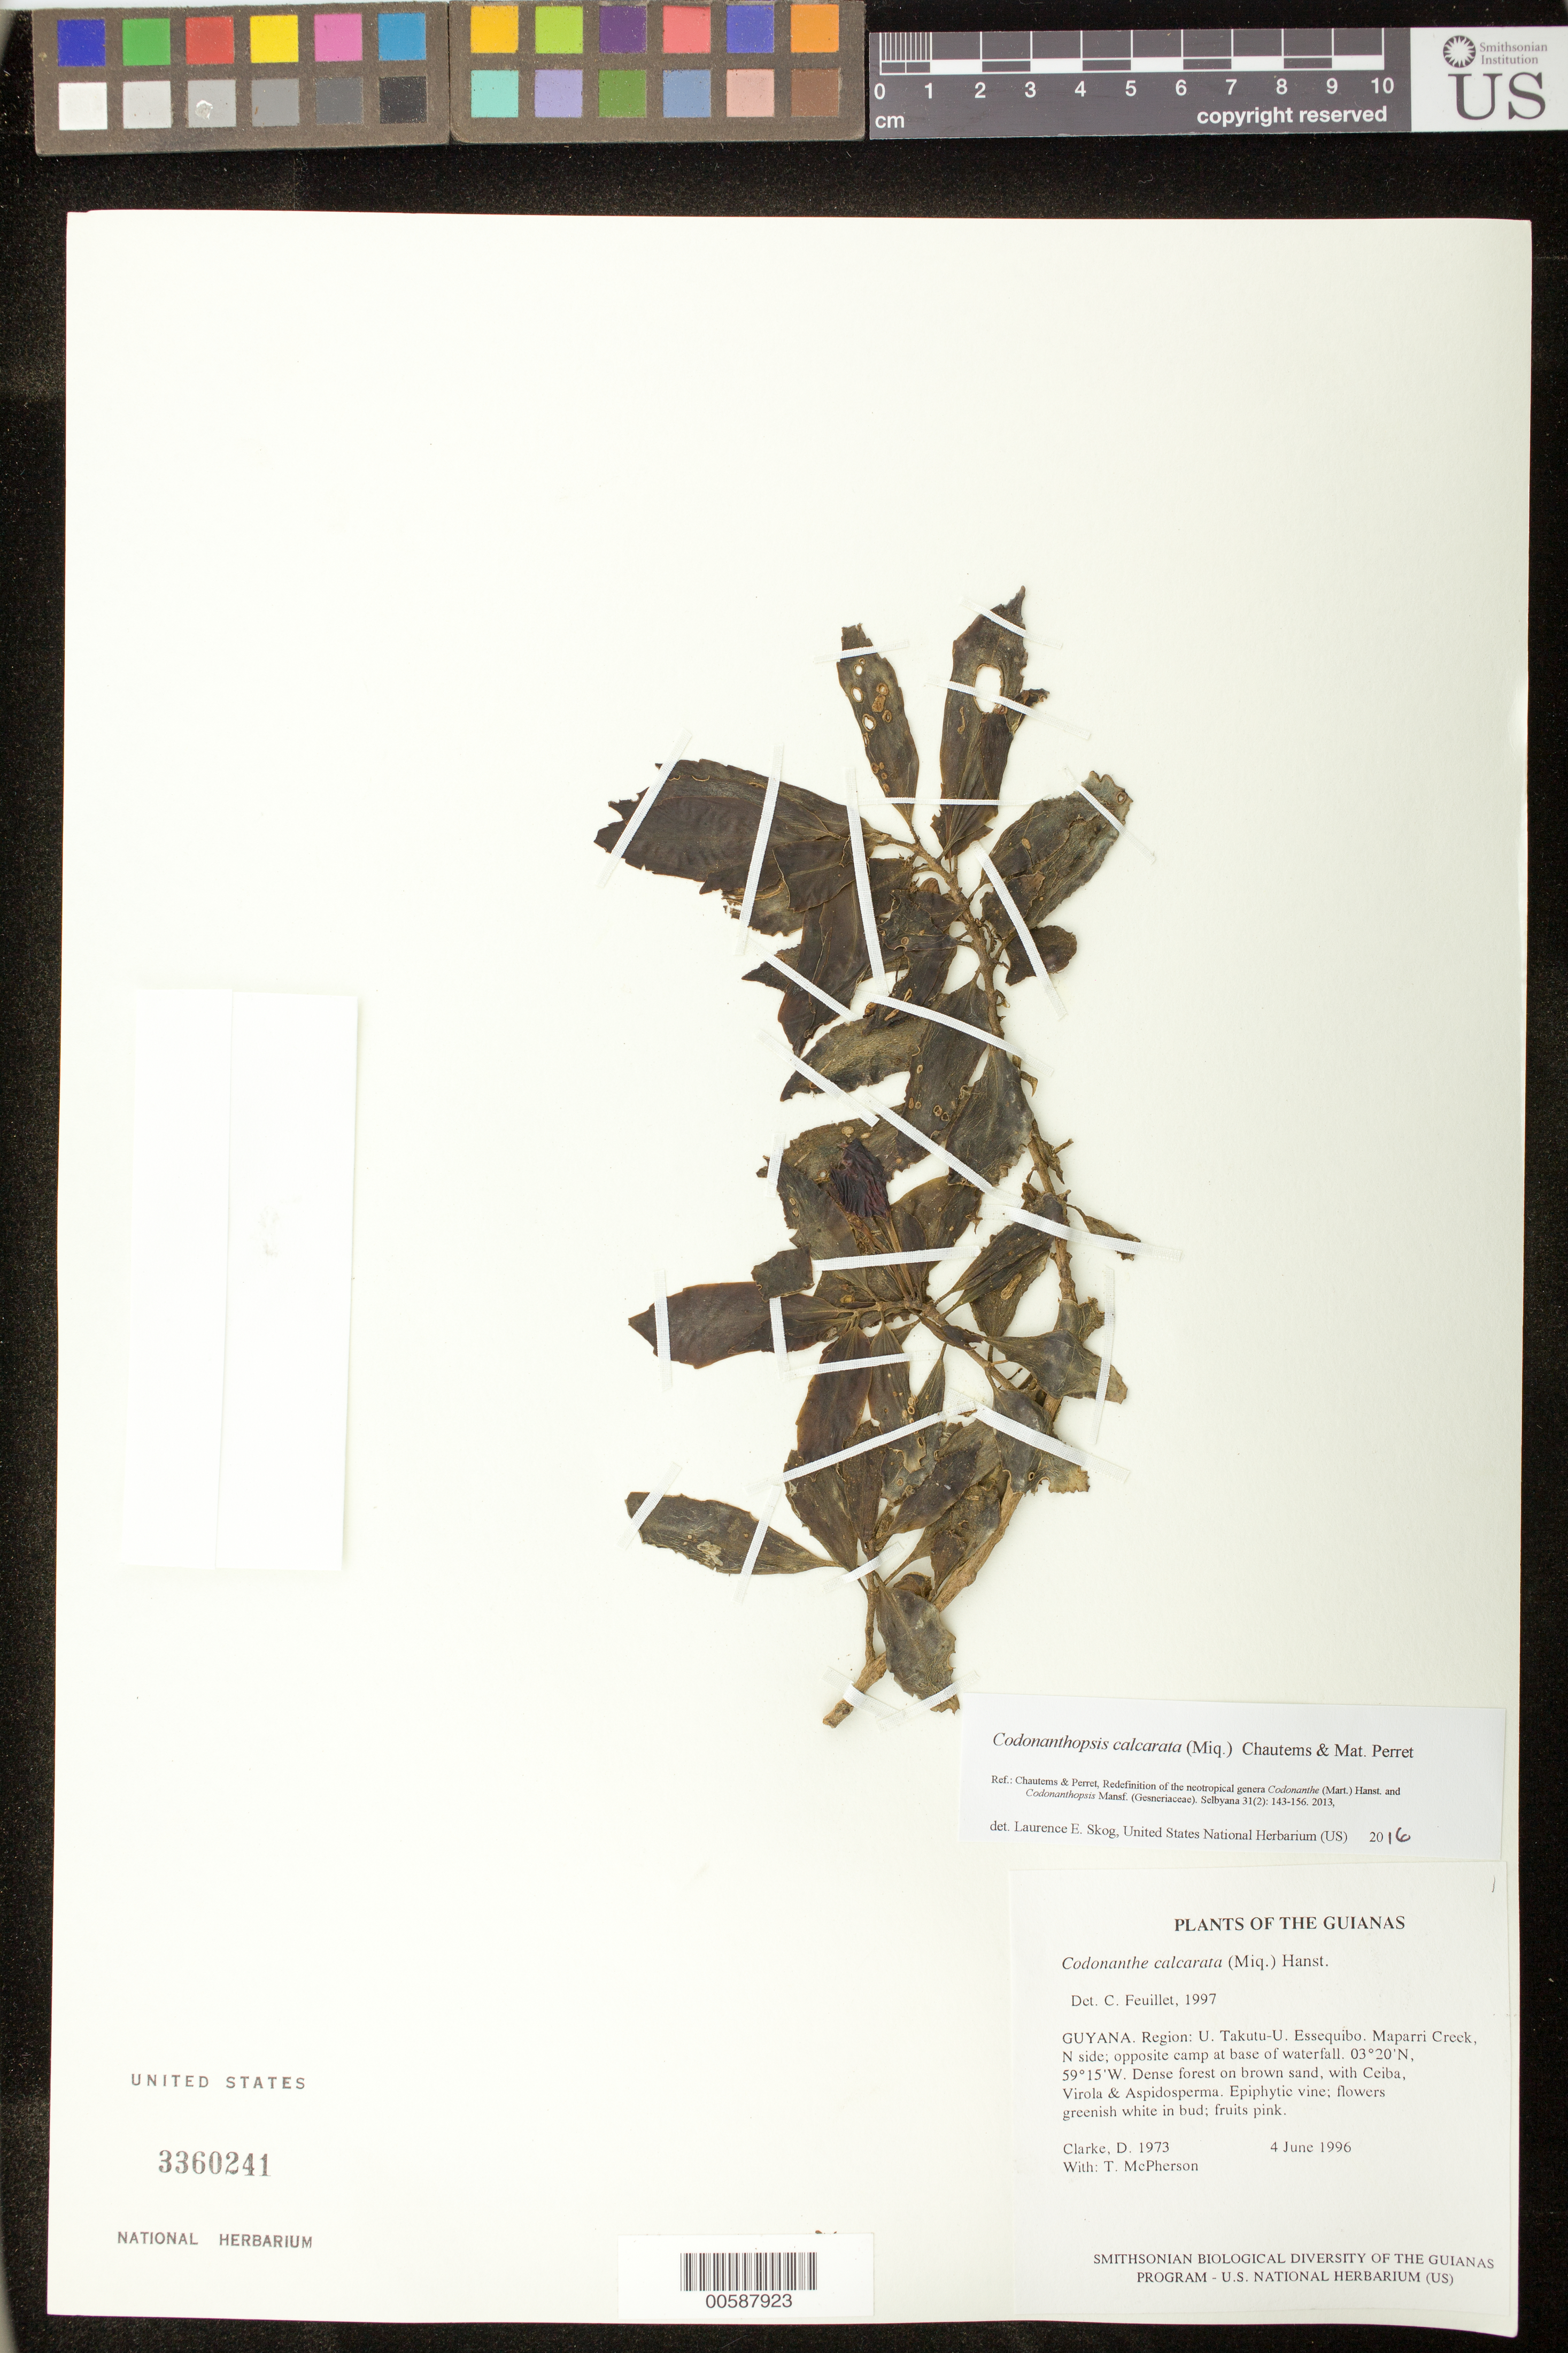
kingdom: Plantae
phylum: Tracheophyta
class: Magnoliopsida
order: Lamiales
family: Gesneriaceae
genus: Codonanthopsis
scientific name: Codonanthopsis calcarata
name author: (Miq.) Chautems & Mat.Perret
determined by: Skog, Laurence E.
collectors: H. D. Clarke & T. McPherson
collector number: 1973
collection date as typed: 04 Jun 1996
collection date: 1996-06-04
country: Guyana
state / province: U. Takutu-U. Essequibo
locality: Maparri Creek, N side; opposite camp at base of waterfall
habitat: Dense forest on brown sand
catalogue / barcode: US 3360241